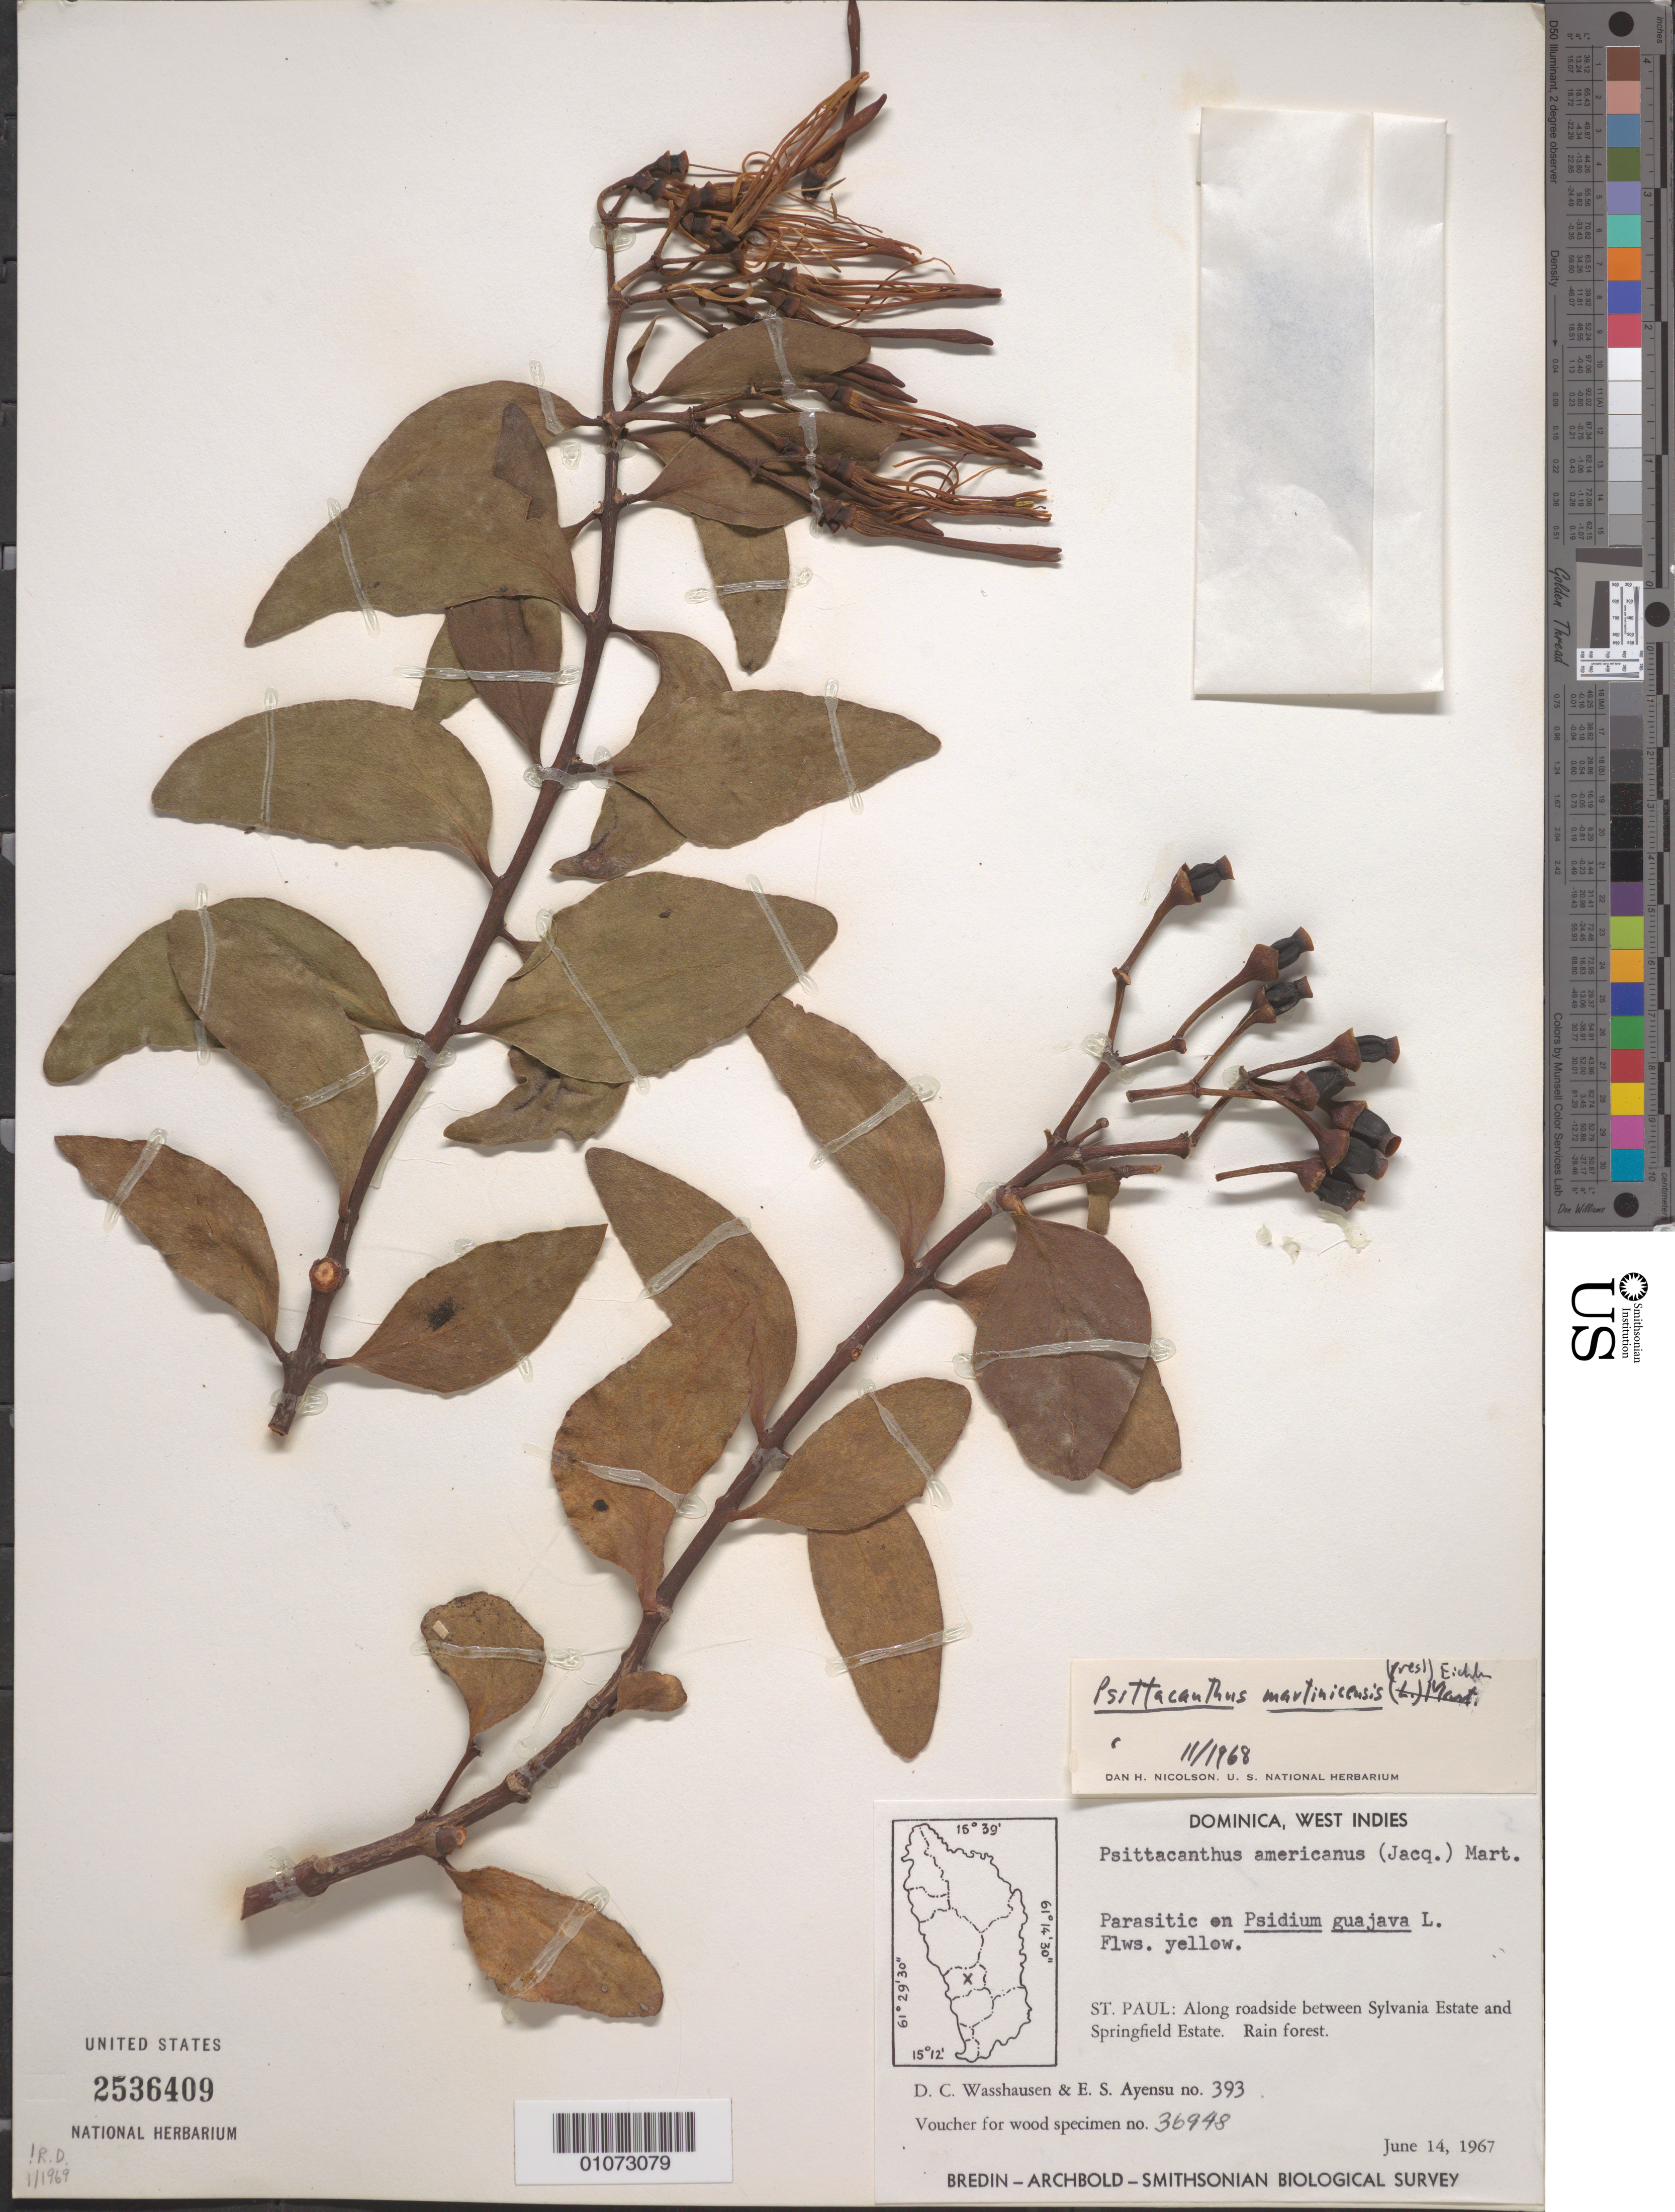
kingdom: Plantae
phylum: Tracheophyta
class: Magnoliopsida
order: Santalales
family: Loranthaceae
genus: Psittacanthus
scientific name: Psittacanthus martinicensis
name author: (C. Presl ex Schult. f.) Eichler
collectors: D. C. Wasshausen & E. S. Ayensu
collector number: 393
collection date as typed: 14 Jun 1967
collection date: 1967-06-14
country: Dominica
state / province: St. Paul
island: Dominica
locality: Along roadside between Sylvania Estate and Springfield Estate. Rain forest.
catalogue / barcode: US 2536409